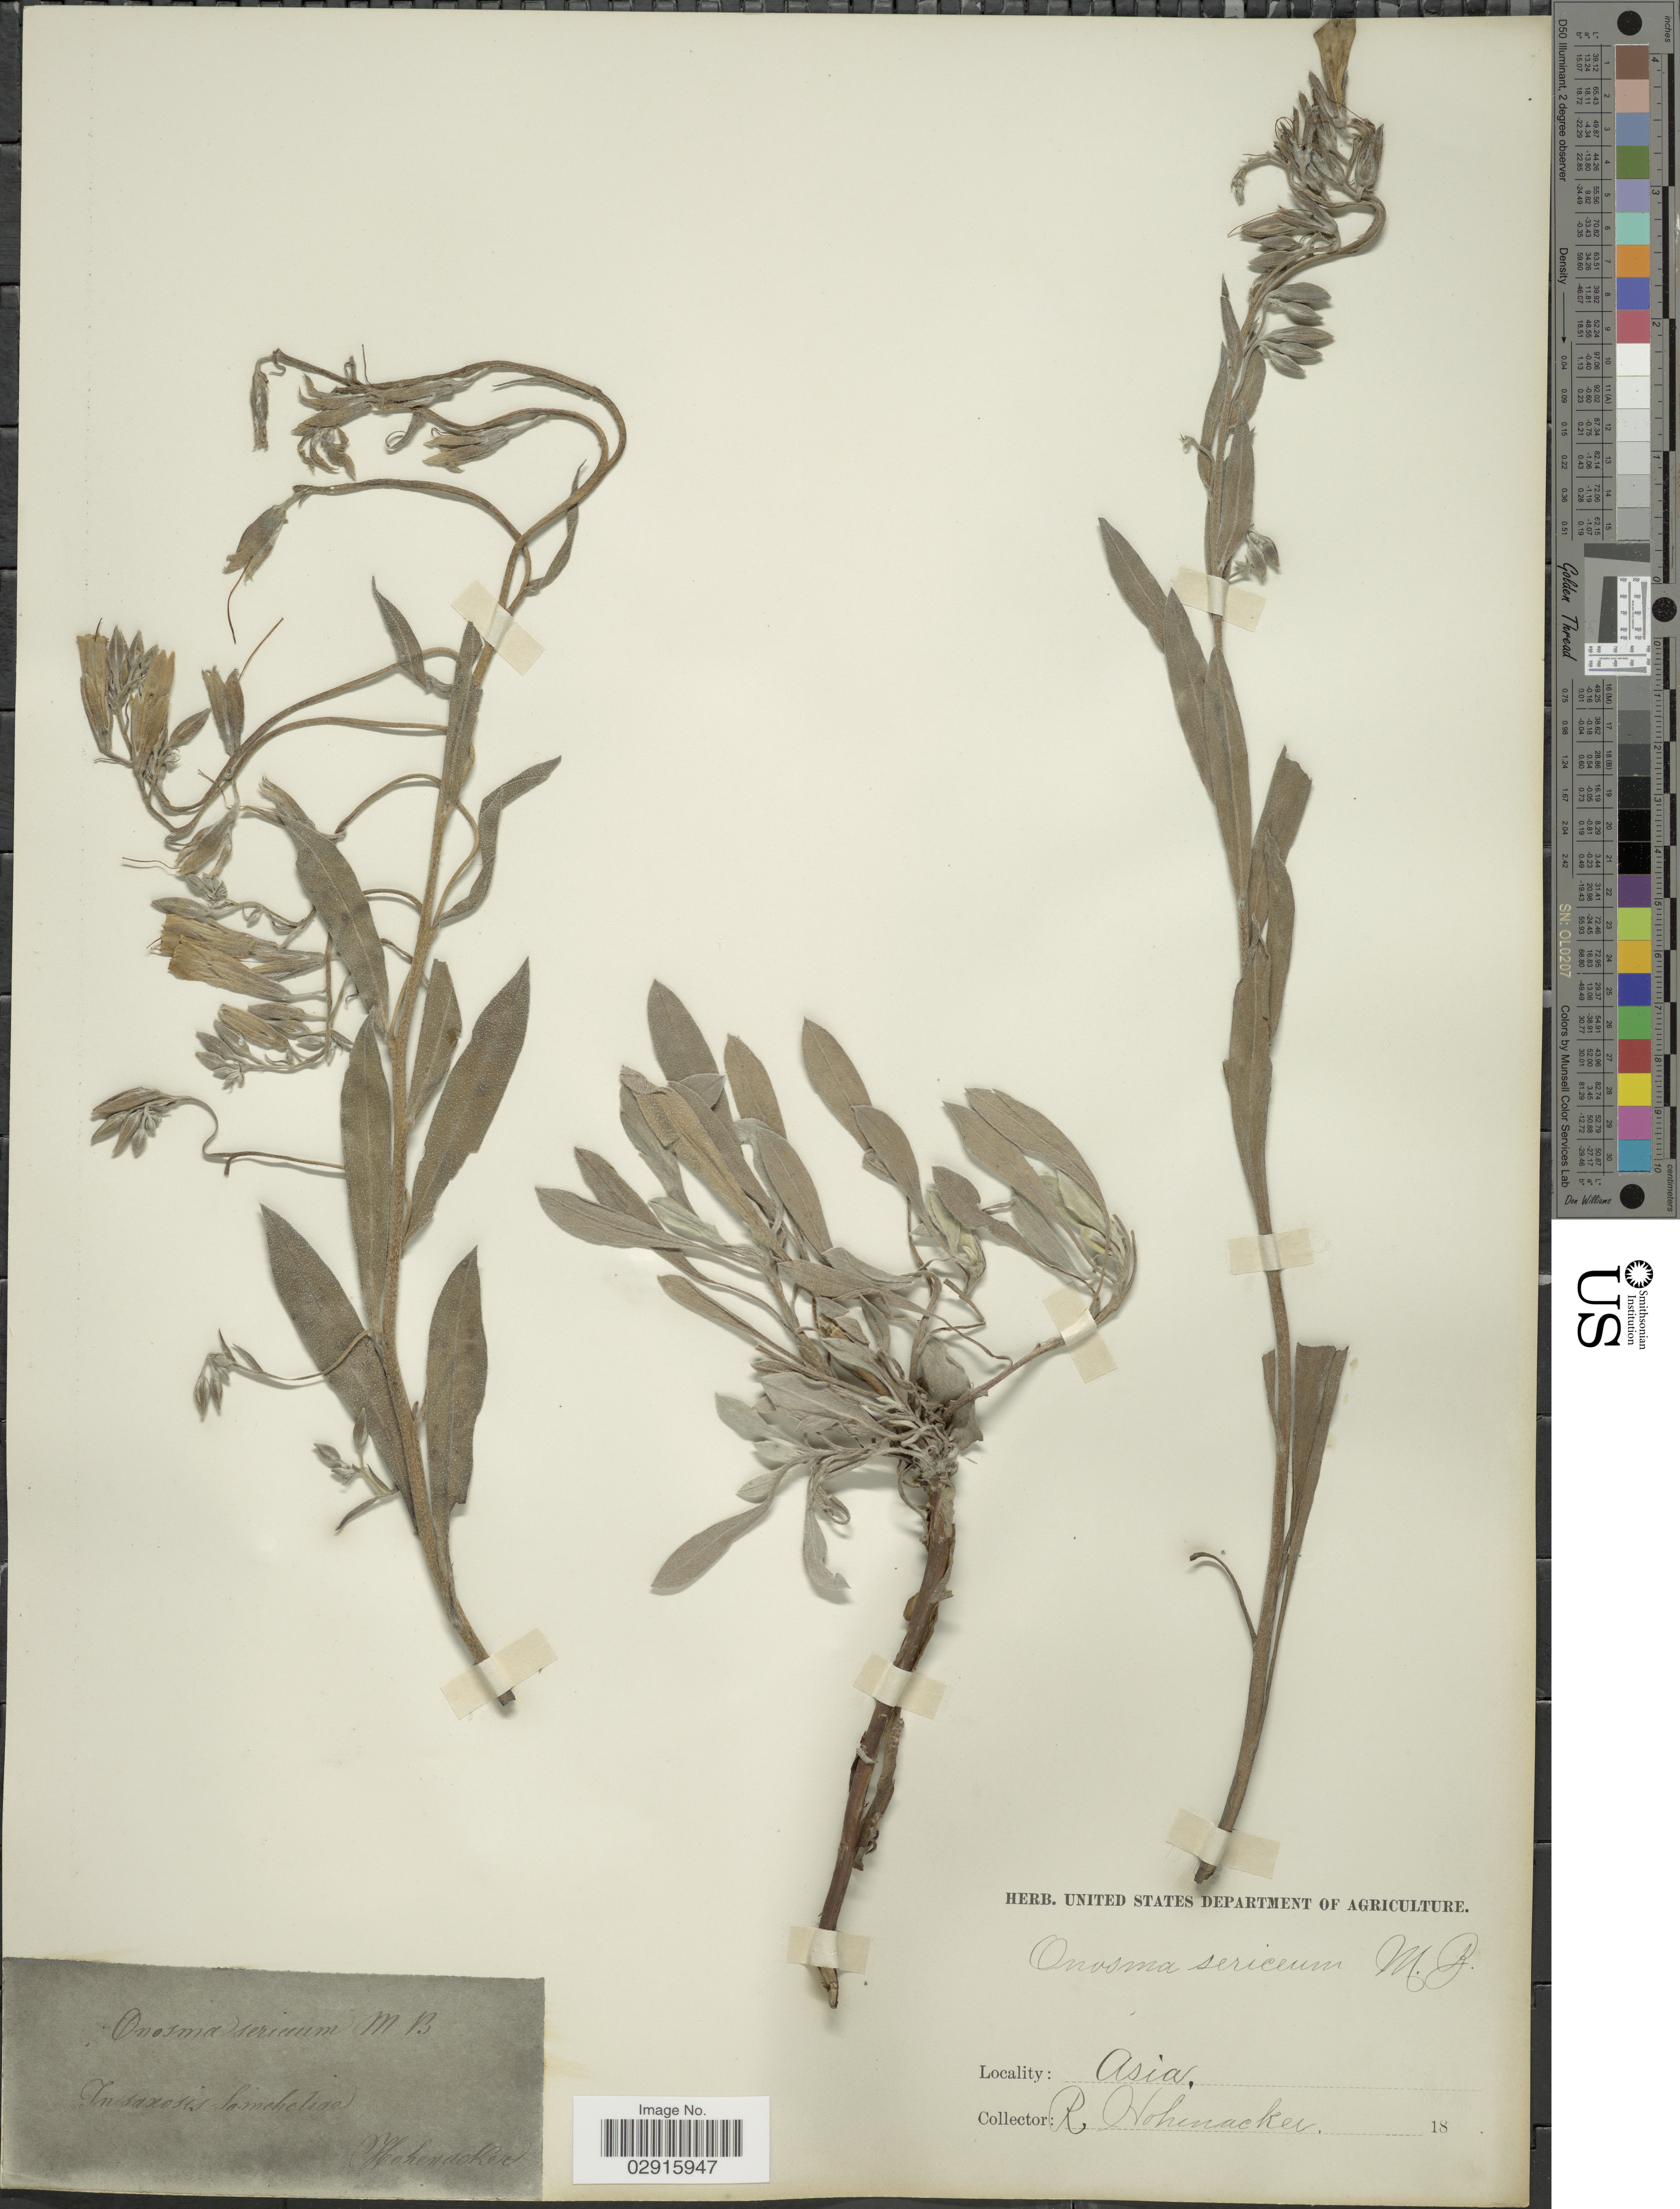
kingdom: Plantae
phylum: Tracheophyta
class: Magnoliopsida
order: Boraginales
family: Boraginaceae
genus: Onosma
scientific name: Onosma sericea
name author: Willd.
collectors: R. F. Hohenacker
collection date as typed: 18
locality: Asia, in saxosis Samicheliae [interpreted].